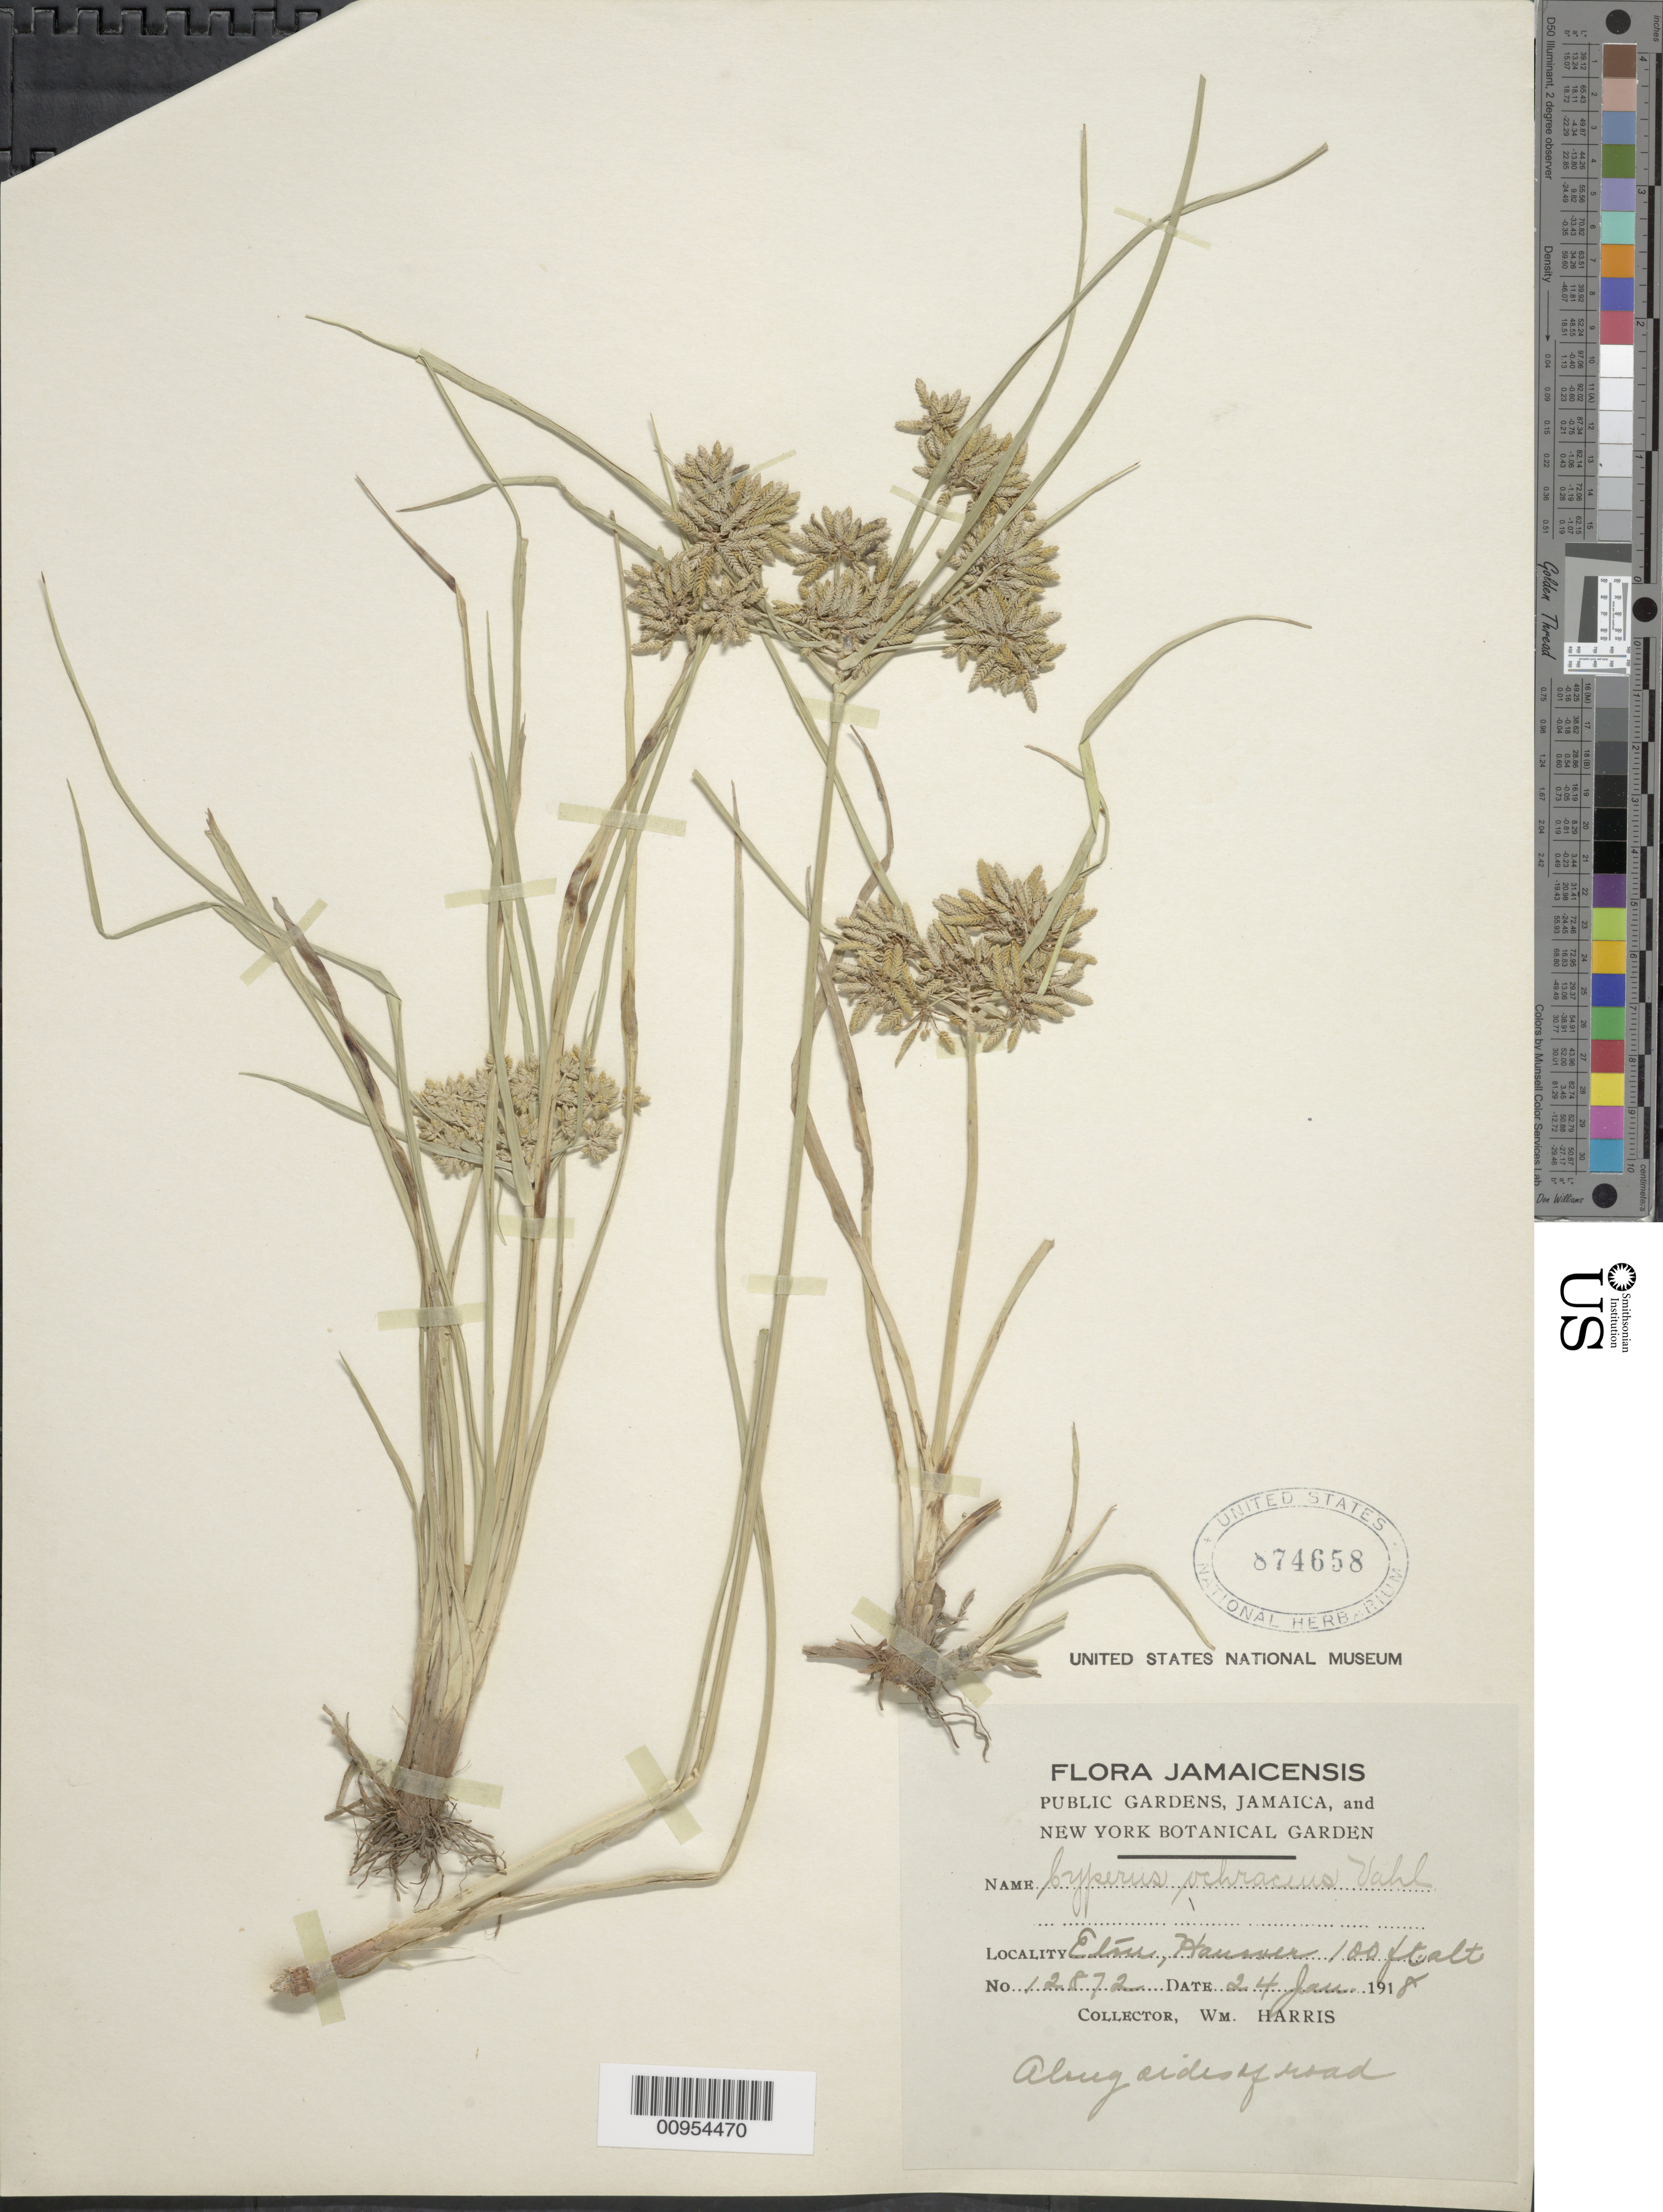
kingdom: Plantae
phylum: Tracheophyta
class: Liliopsida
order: Poales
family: Cyperaceae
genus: Cyperus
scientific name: Cyperus ochraceus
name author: Vahl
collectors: W. H. Harris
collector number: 12872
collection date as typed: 24 Jan 1918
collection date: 1918-01-24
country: Jamaica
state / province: Hanover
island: Jamaica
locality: Eton, along sides of roads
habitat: Along sides of roads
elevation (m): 30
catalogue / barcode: US 874658